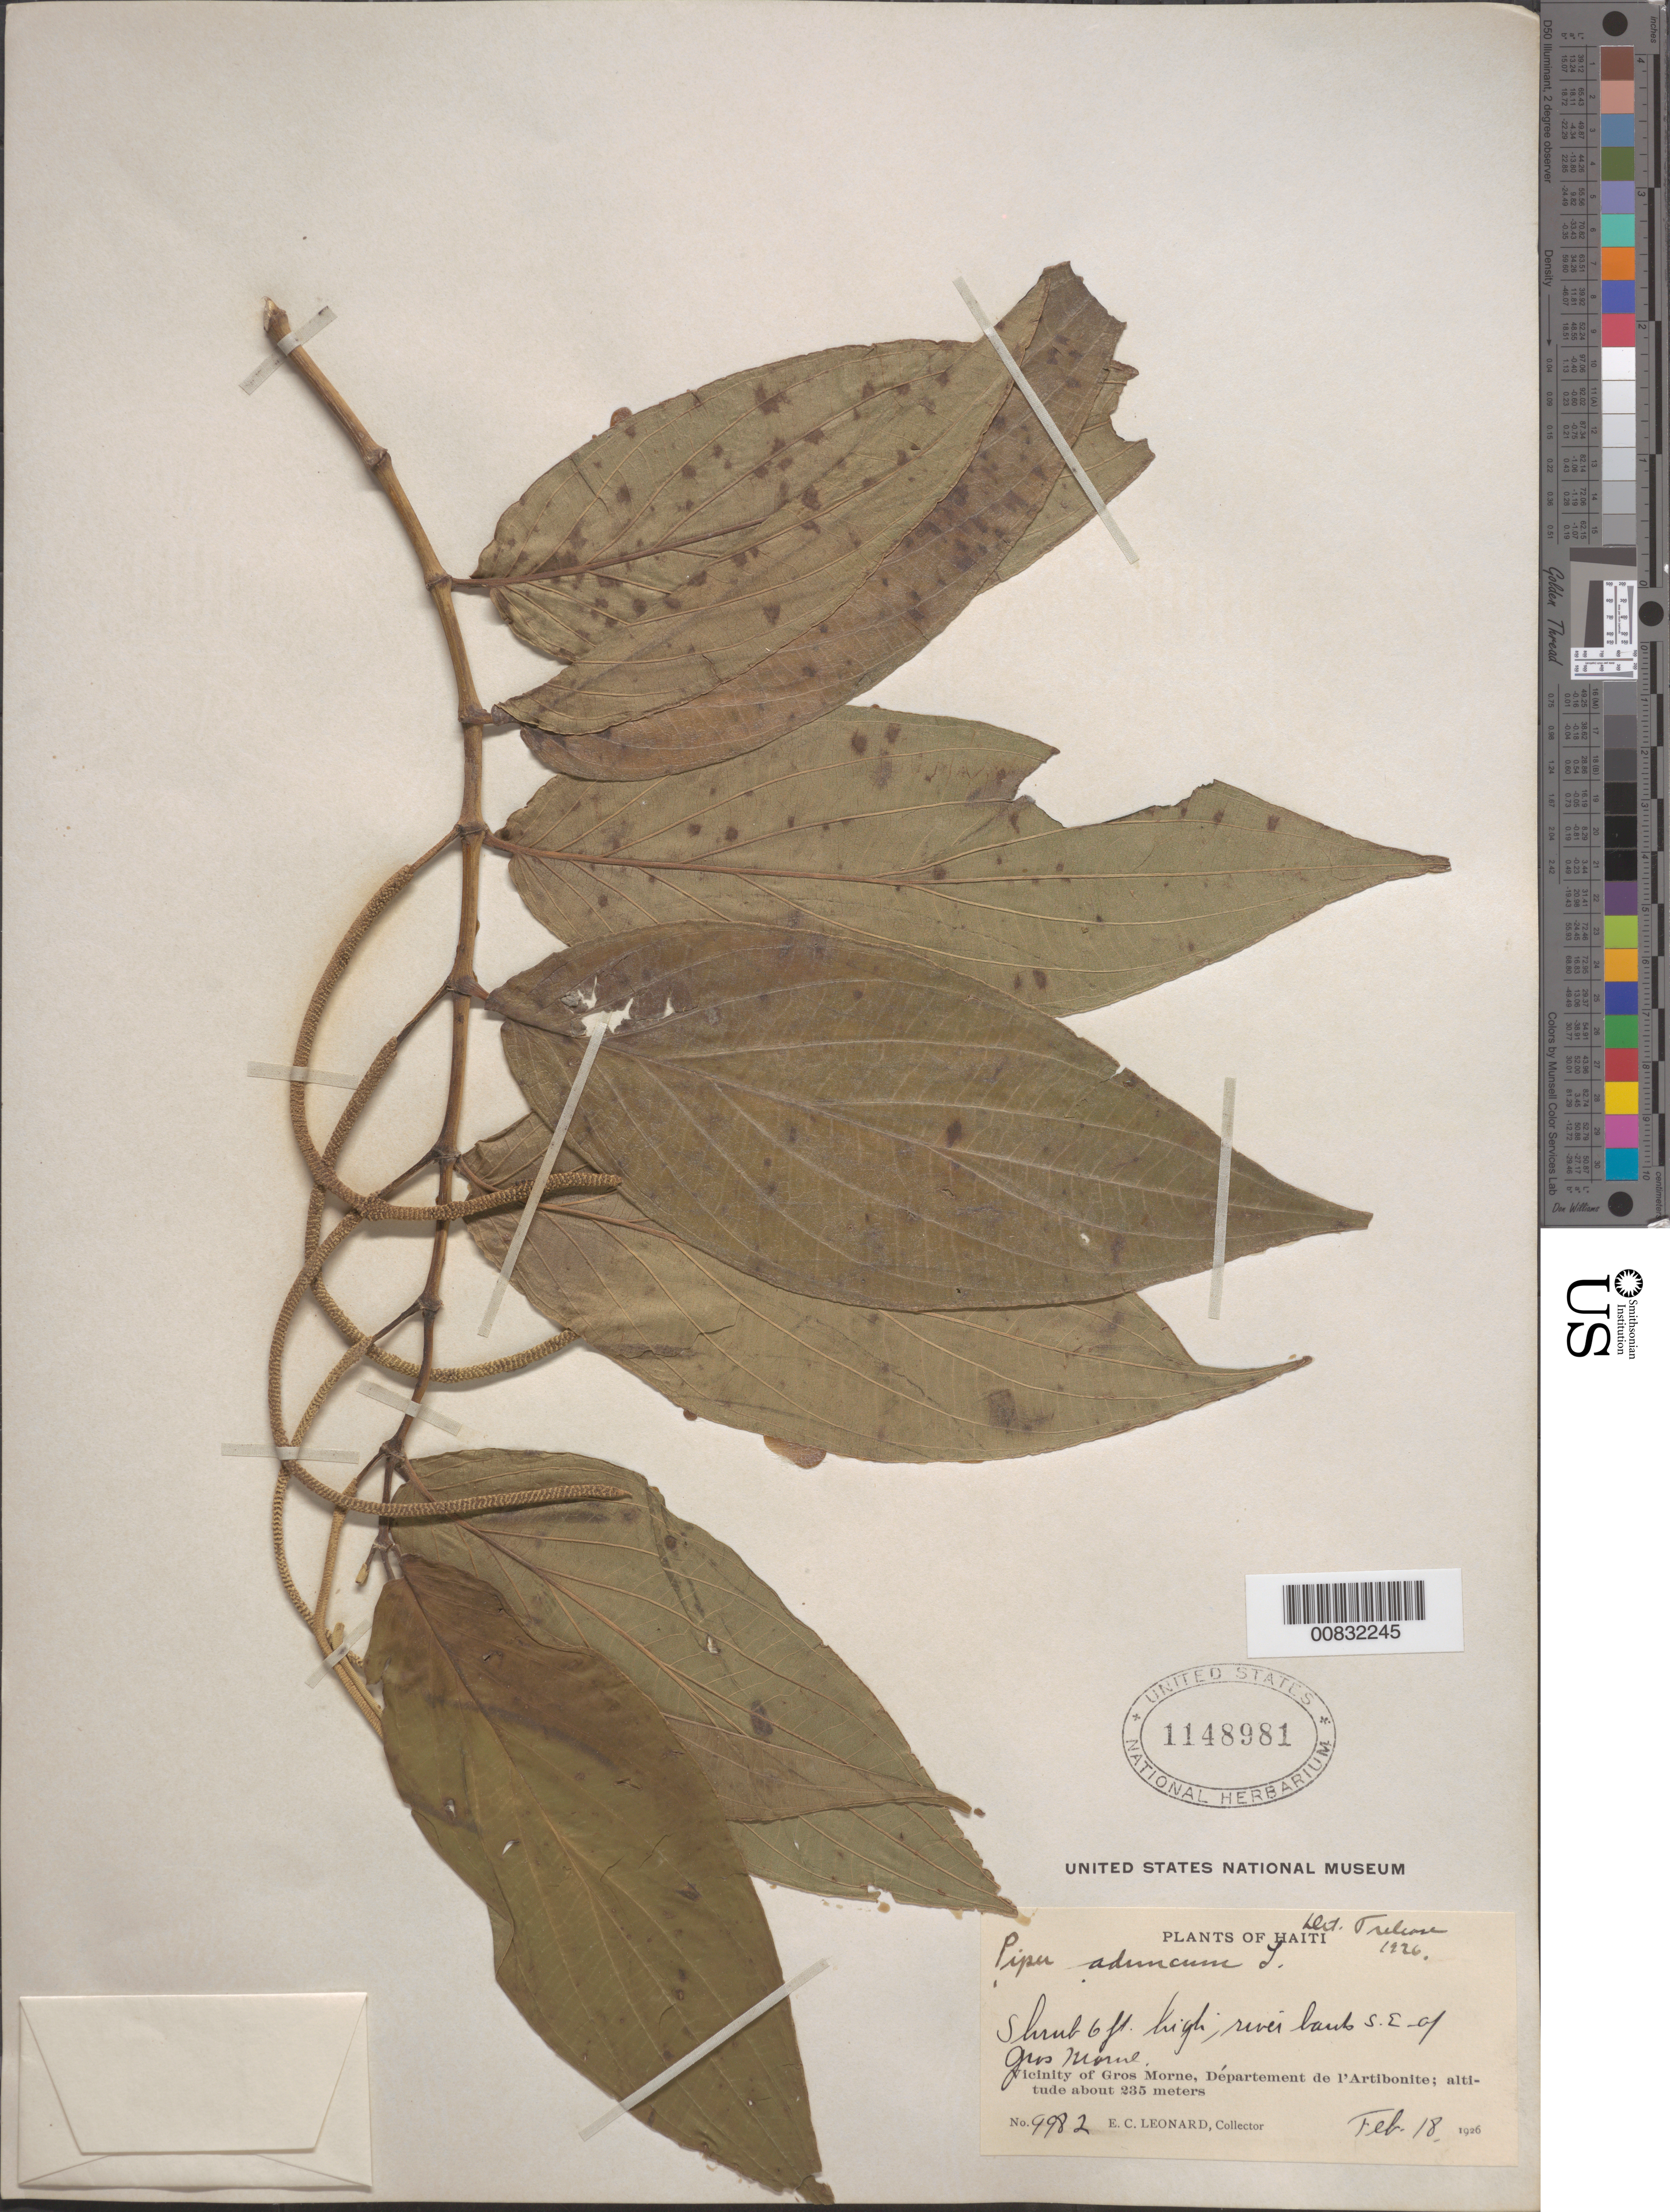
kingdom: Plantae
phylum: Tracheophyta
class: Magnoliopsida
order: Piperales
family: Piperaceae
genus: Piper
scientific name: Piper aduncum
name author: L.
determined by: Trelease, --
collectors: E. C. Leonard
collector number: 9982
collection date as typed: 18 Feb 1926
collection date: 1926-02-18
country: Haiti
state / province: Artibonite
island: Hispaniola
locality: Vicinity of Gros Morne. River bank SE of Gros Morne.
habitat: River bank.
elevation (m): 235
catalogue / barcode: US 1148981